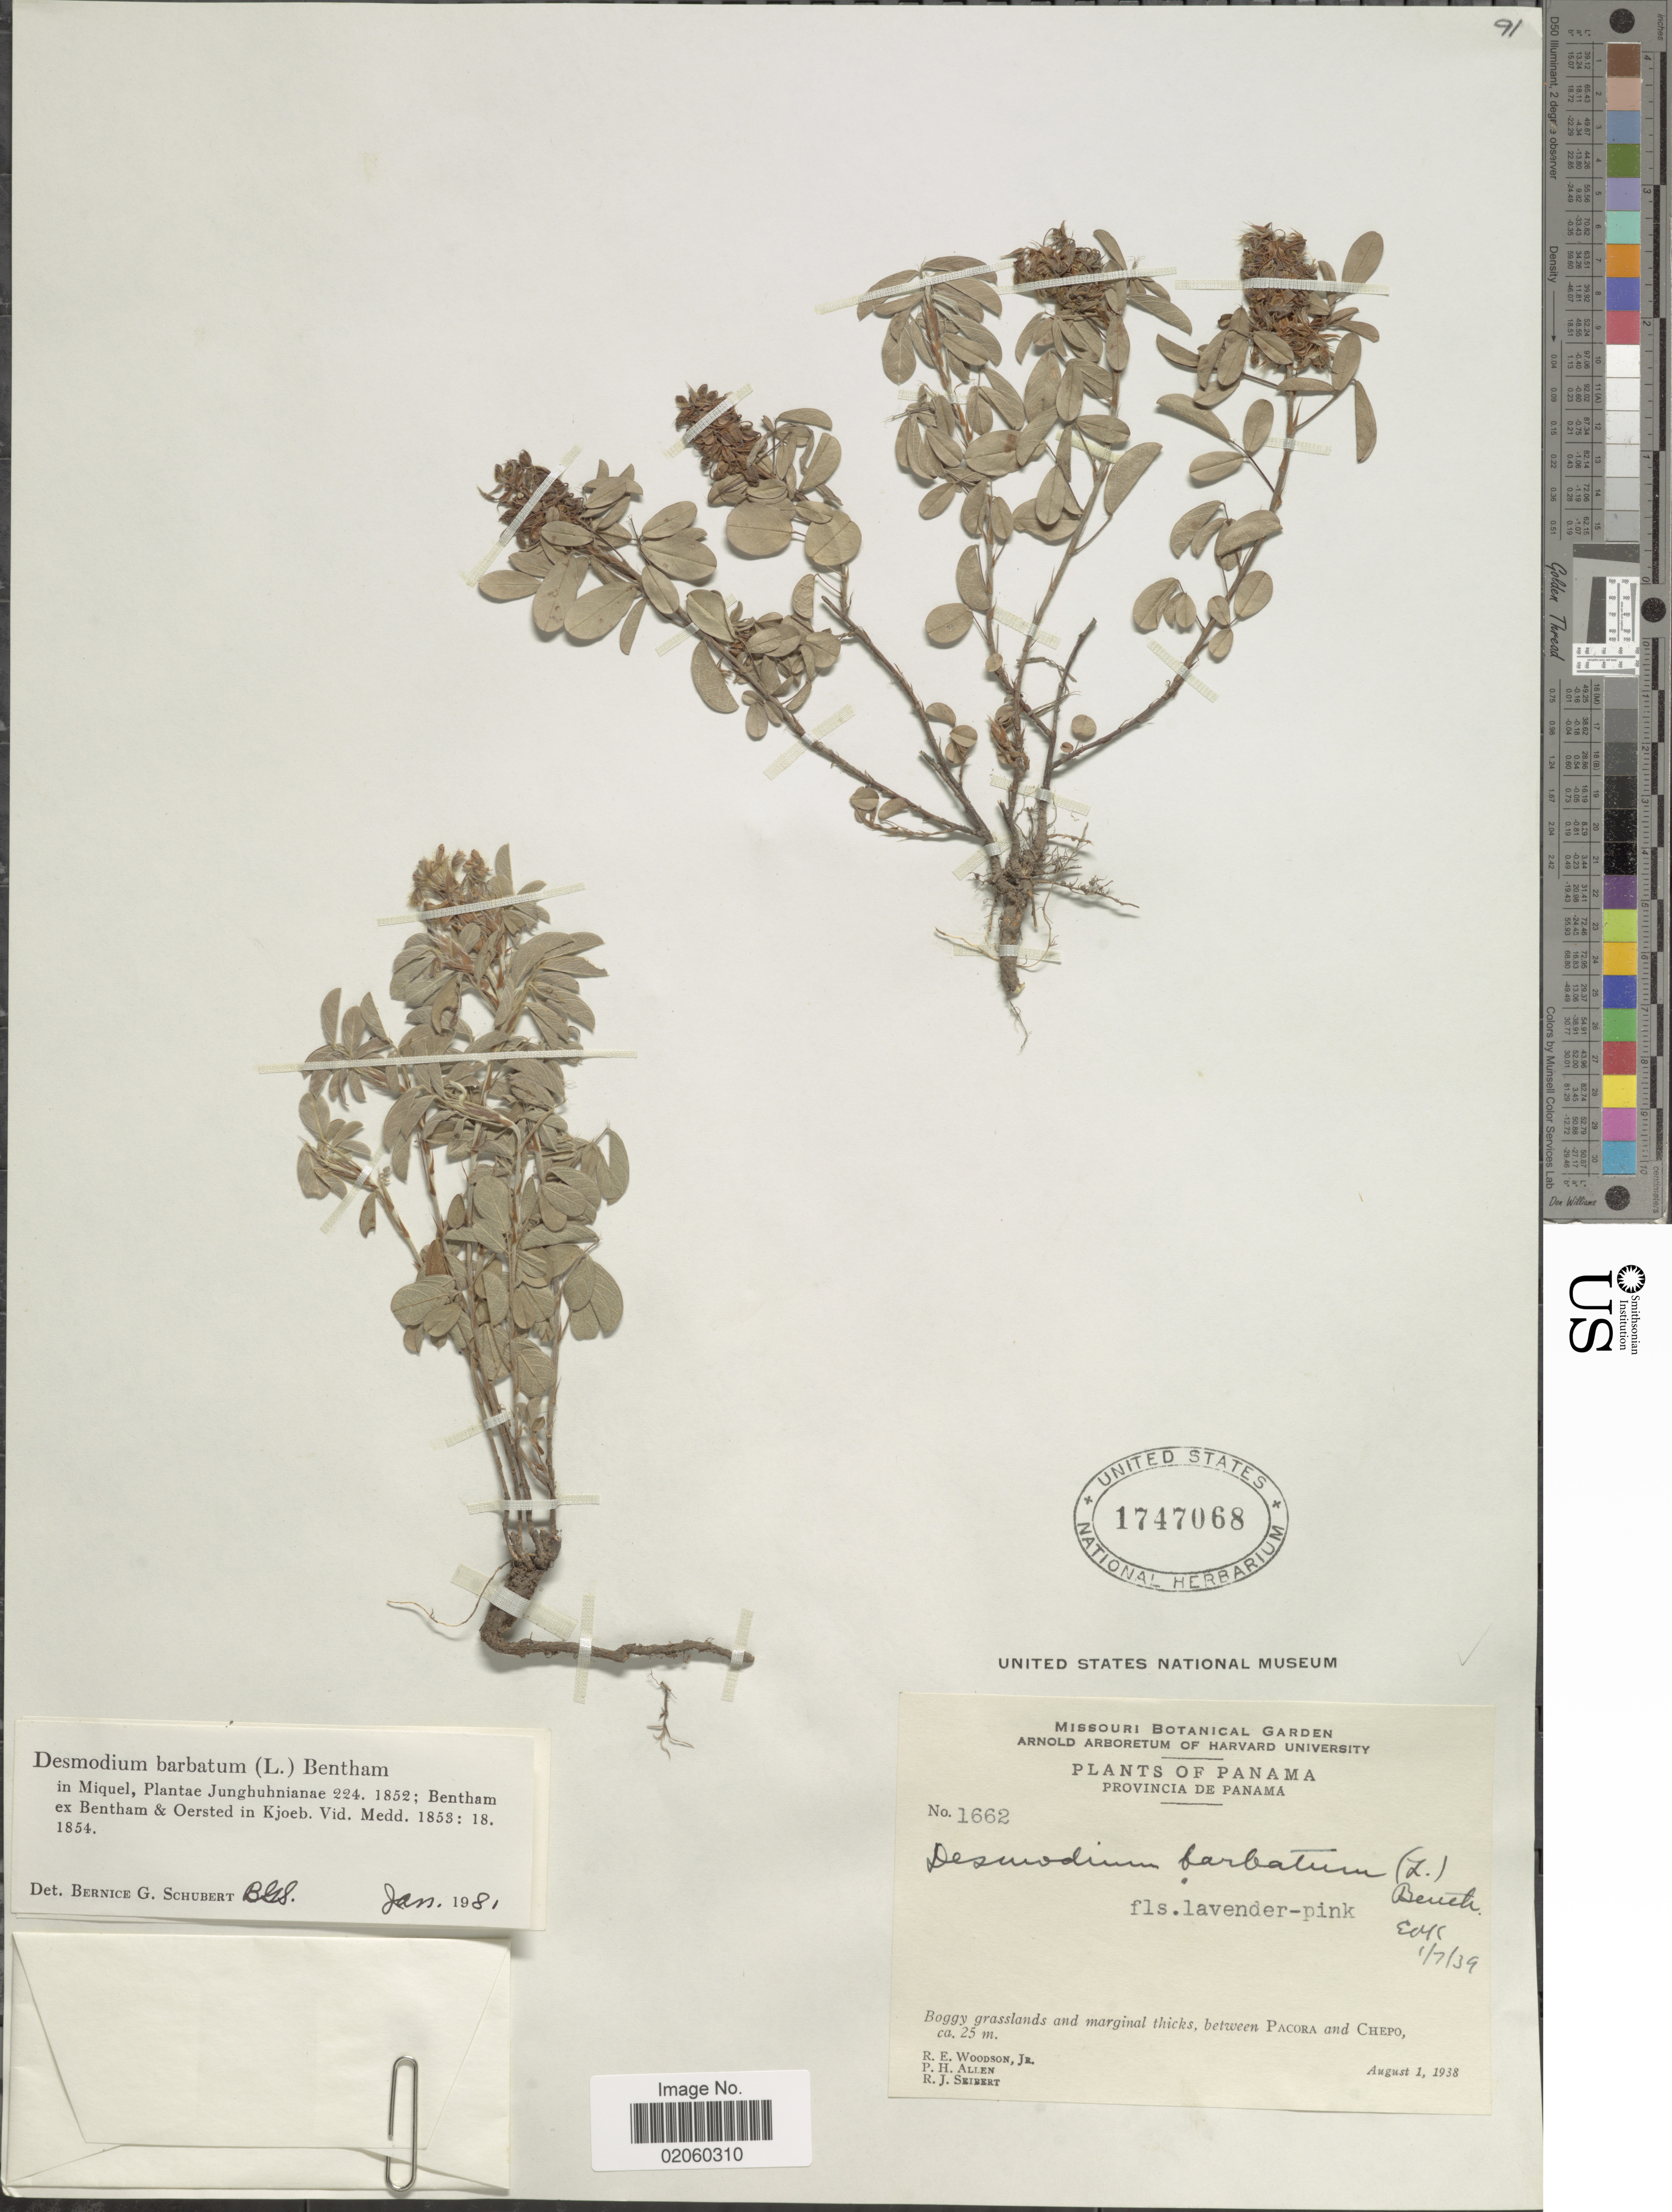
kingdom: Plantae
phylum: Tracheophyta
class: Magnoliopsida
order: Fabales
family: Fabaceae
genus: Grona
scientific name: Grona barbata var. barbata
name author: (L.) H. Ohashi & K. Ohashi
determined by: Strong, Mark T., (BOT), Smithsonian Institution - National Museum of Natural History (UNITED STATES)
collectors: R. E. Woodson, P. H. Allen & R. J. Seibert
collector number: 1662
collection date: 1938-08-01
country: Panama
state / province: Panamá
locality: Between Pacora and Chepo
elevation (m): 25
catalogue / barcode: US 1747068